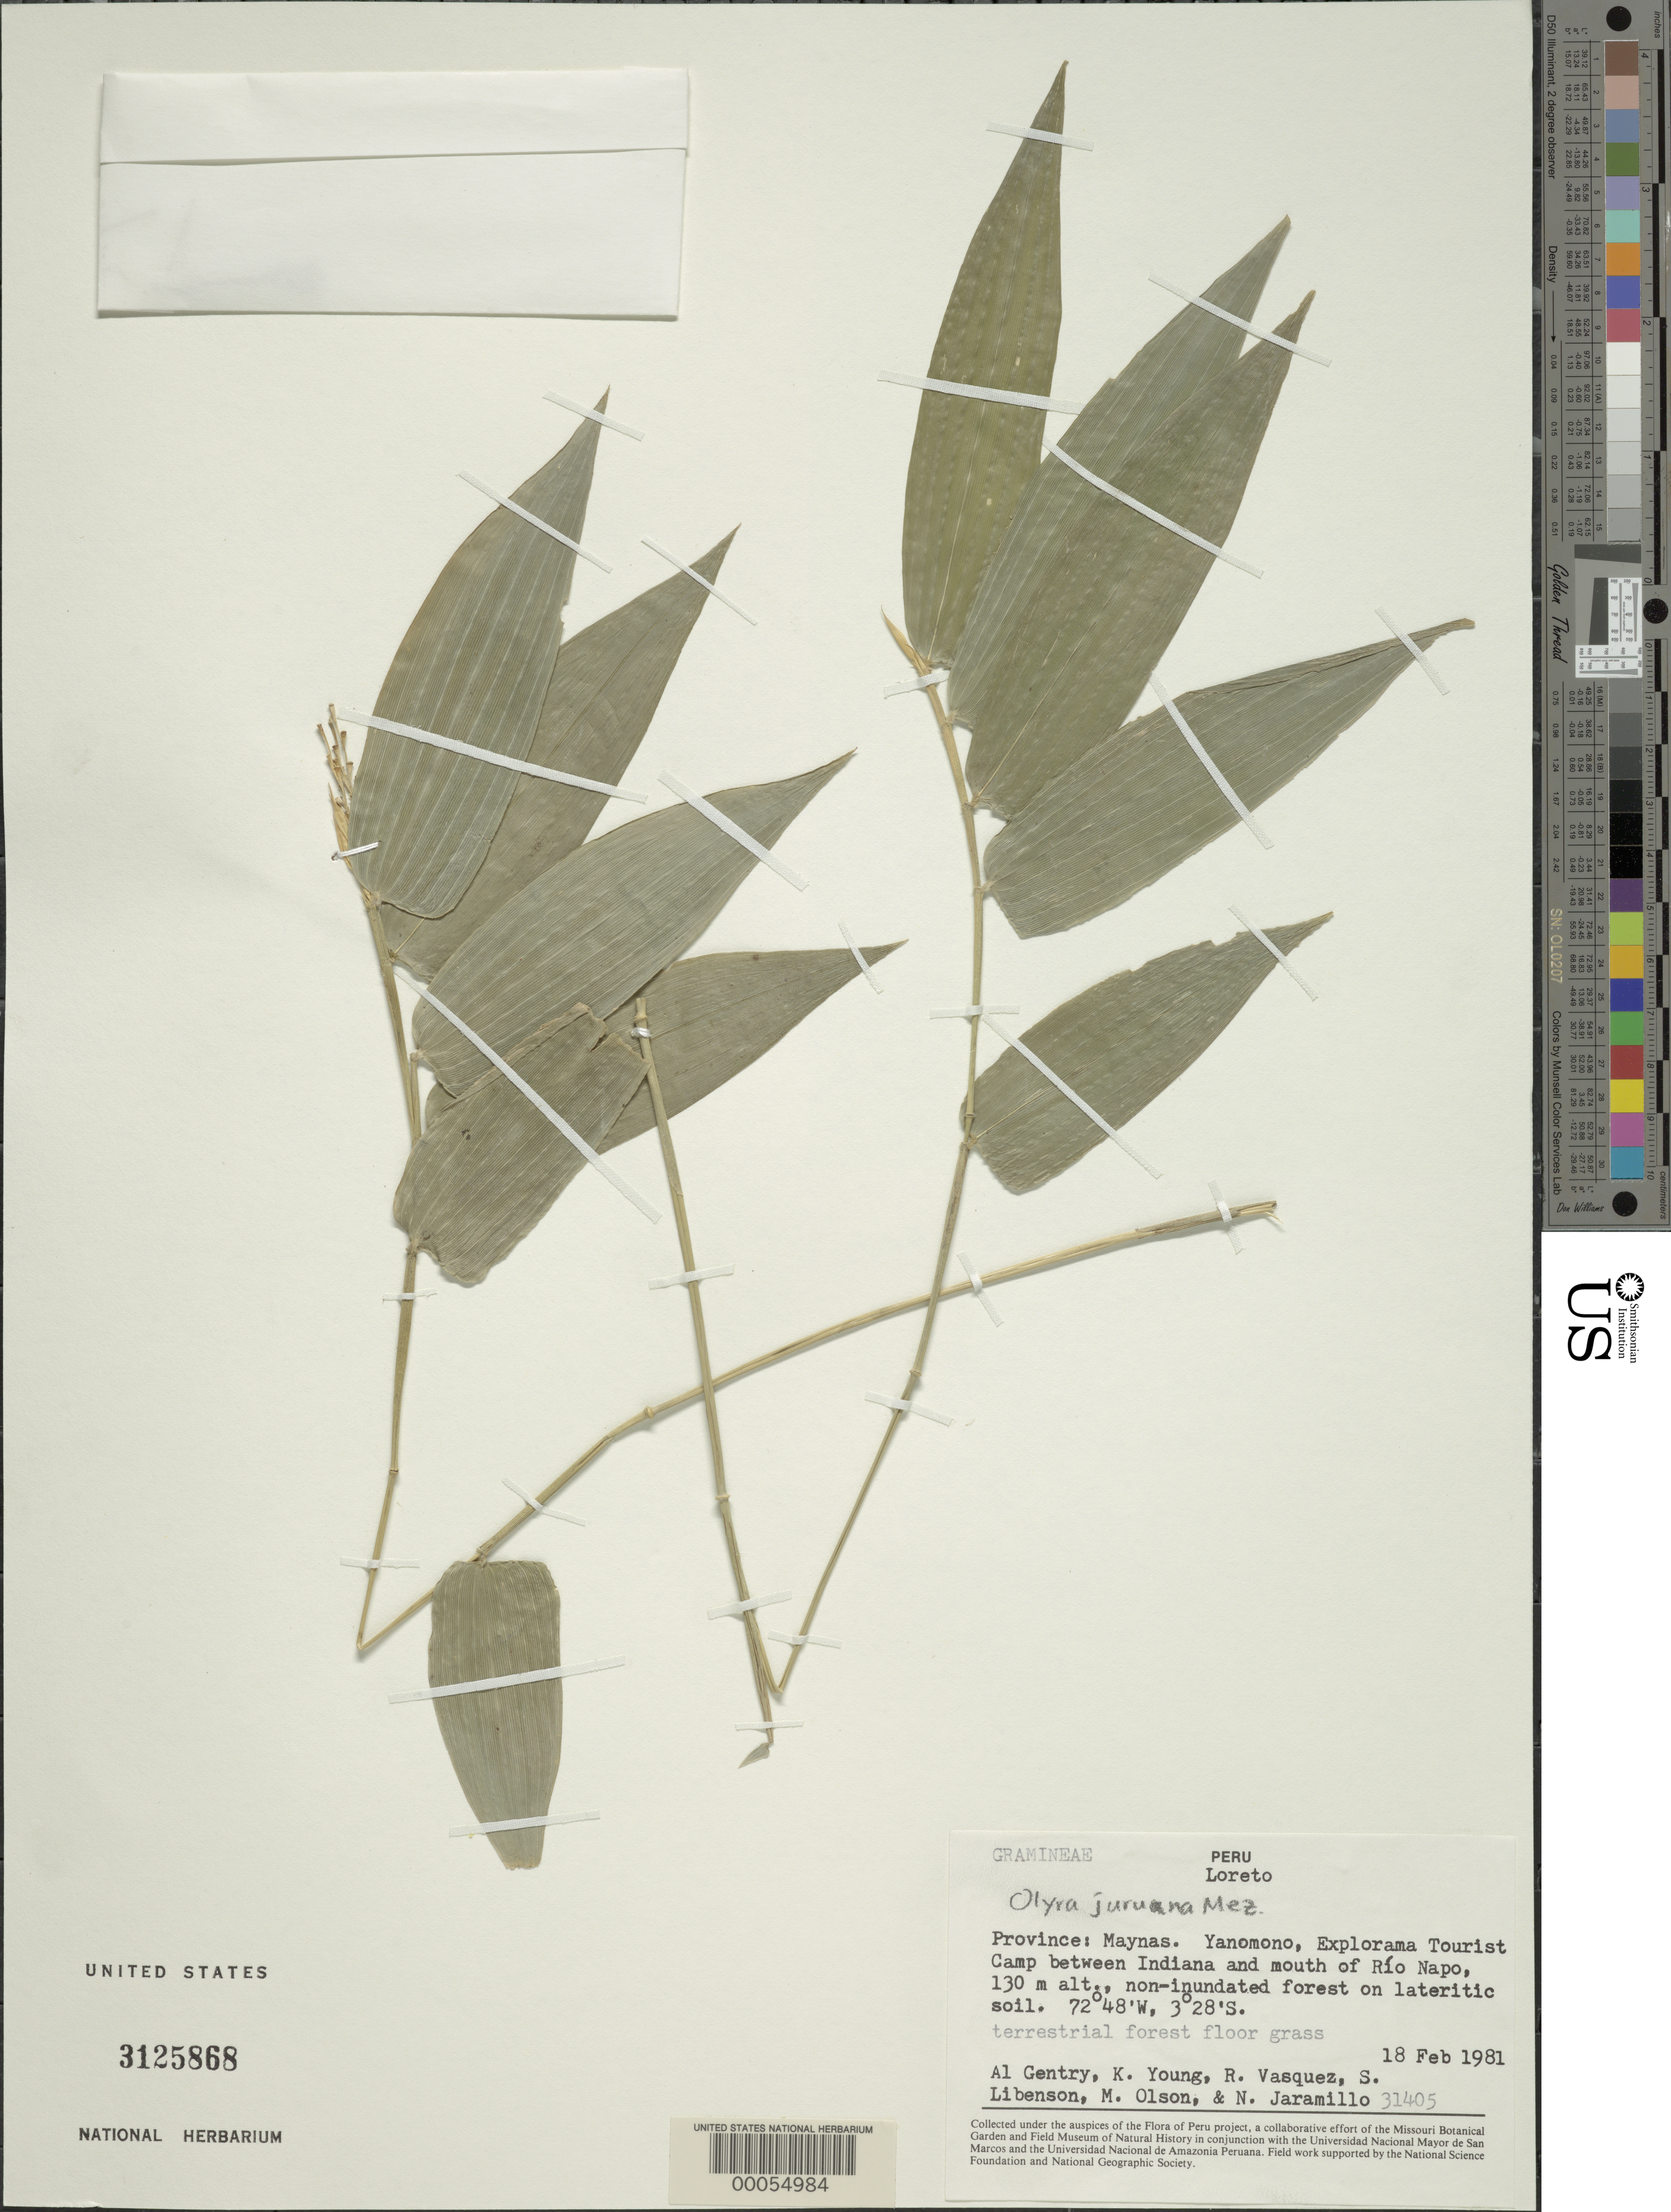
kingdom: Plantae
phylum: Tracheophyta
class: Liliopsida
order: Poales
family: Poaceae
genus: Olyra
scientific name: Olyra juruana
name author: Mez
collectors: A. H. Gentry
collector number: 31405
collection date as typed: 18 Feb 1981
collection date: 1981-02-18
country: Peru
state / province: Loreto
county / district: Maynas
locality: Yanomono, explorama tourist camp between indiana and the mouth of rio napo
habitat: Non-inundated forest on lateritic soil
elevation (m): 130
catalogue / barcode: US 3125868